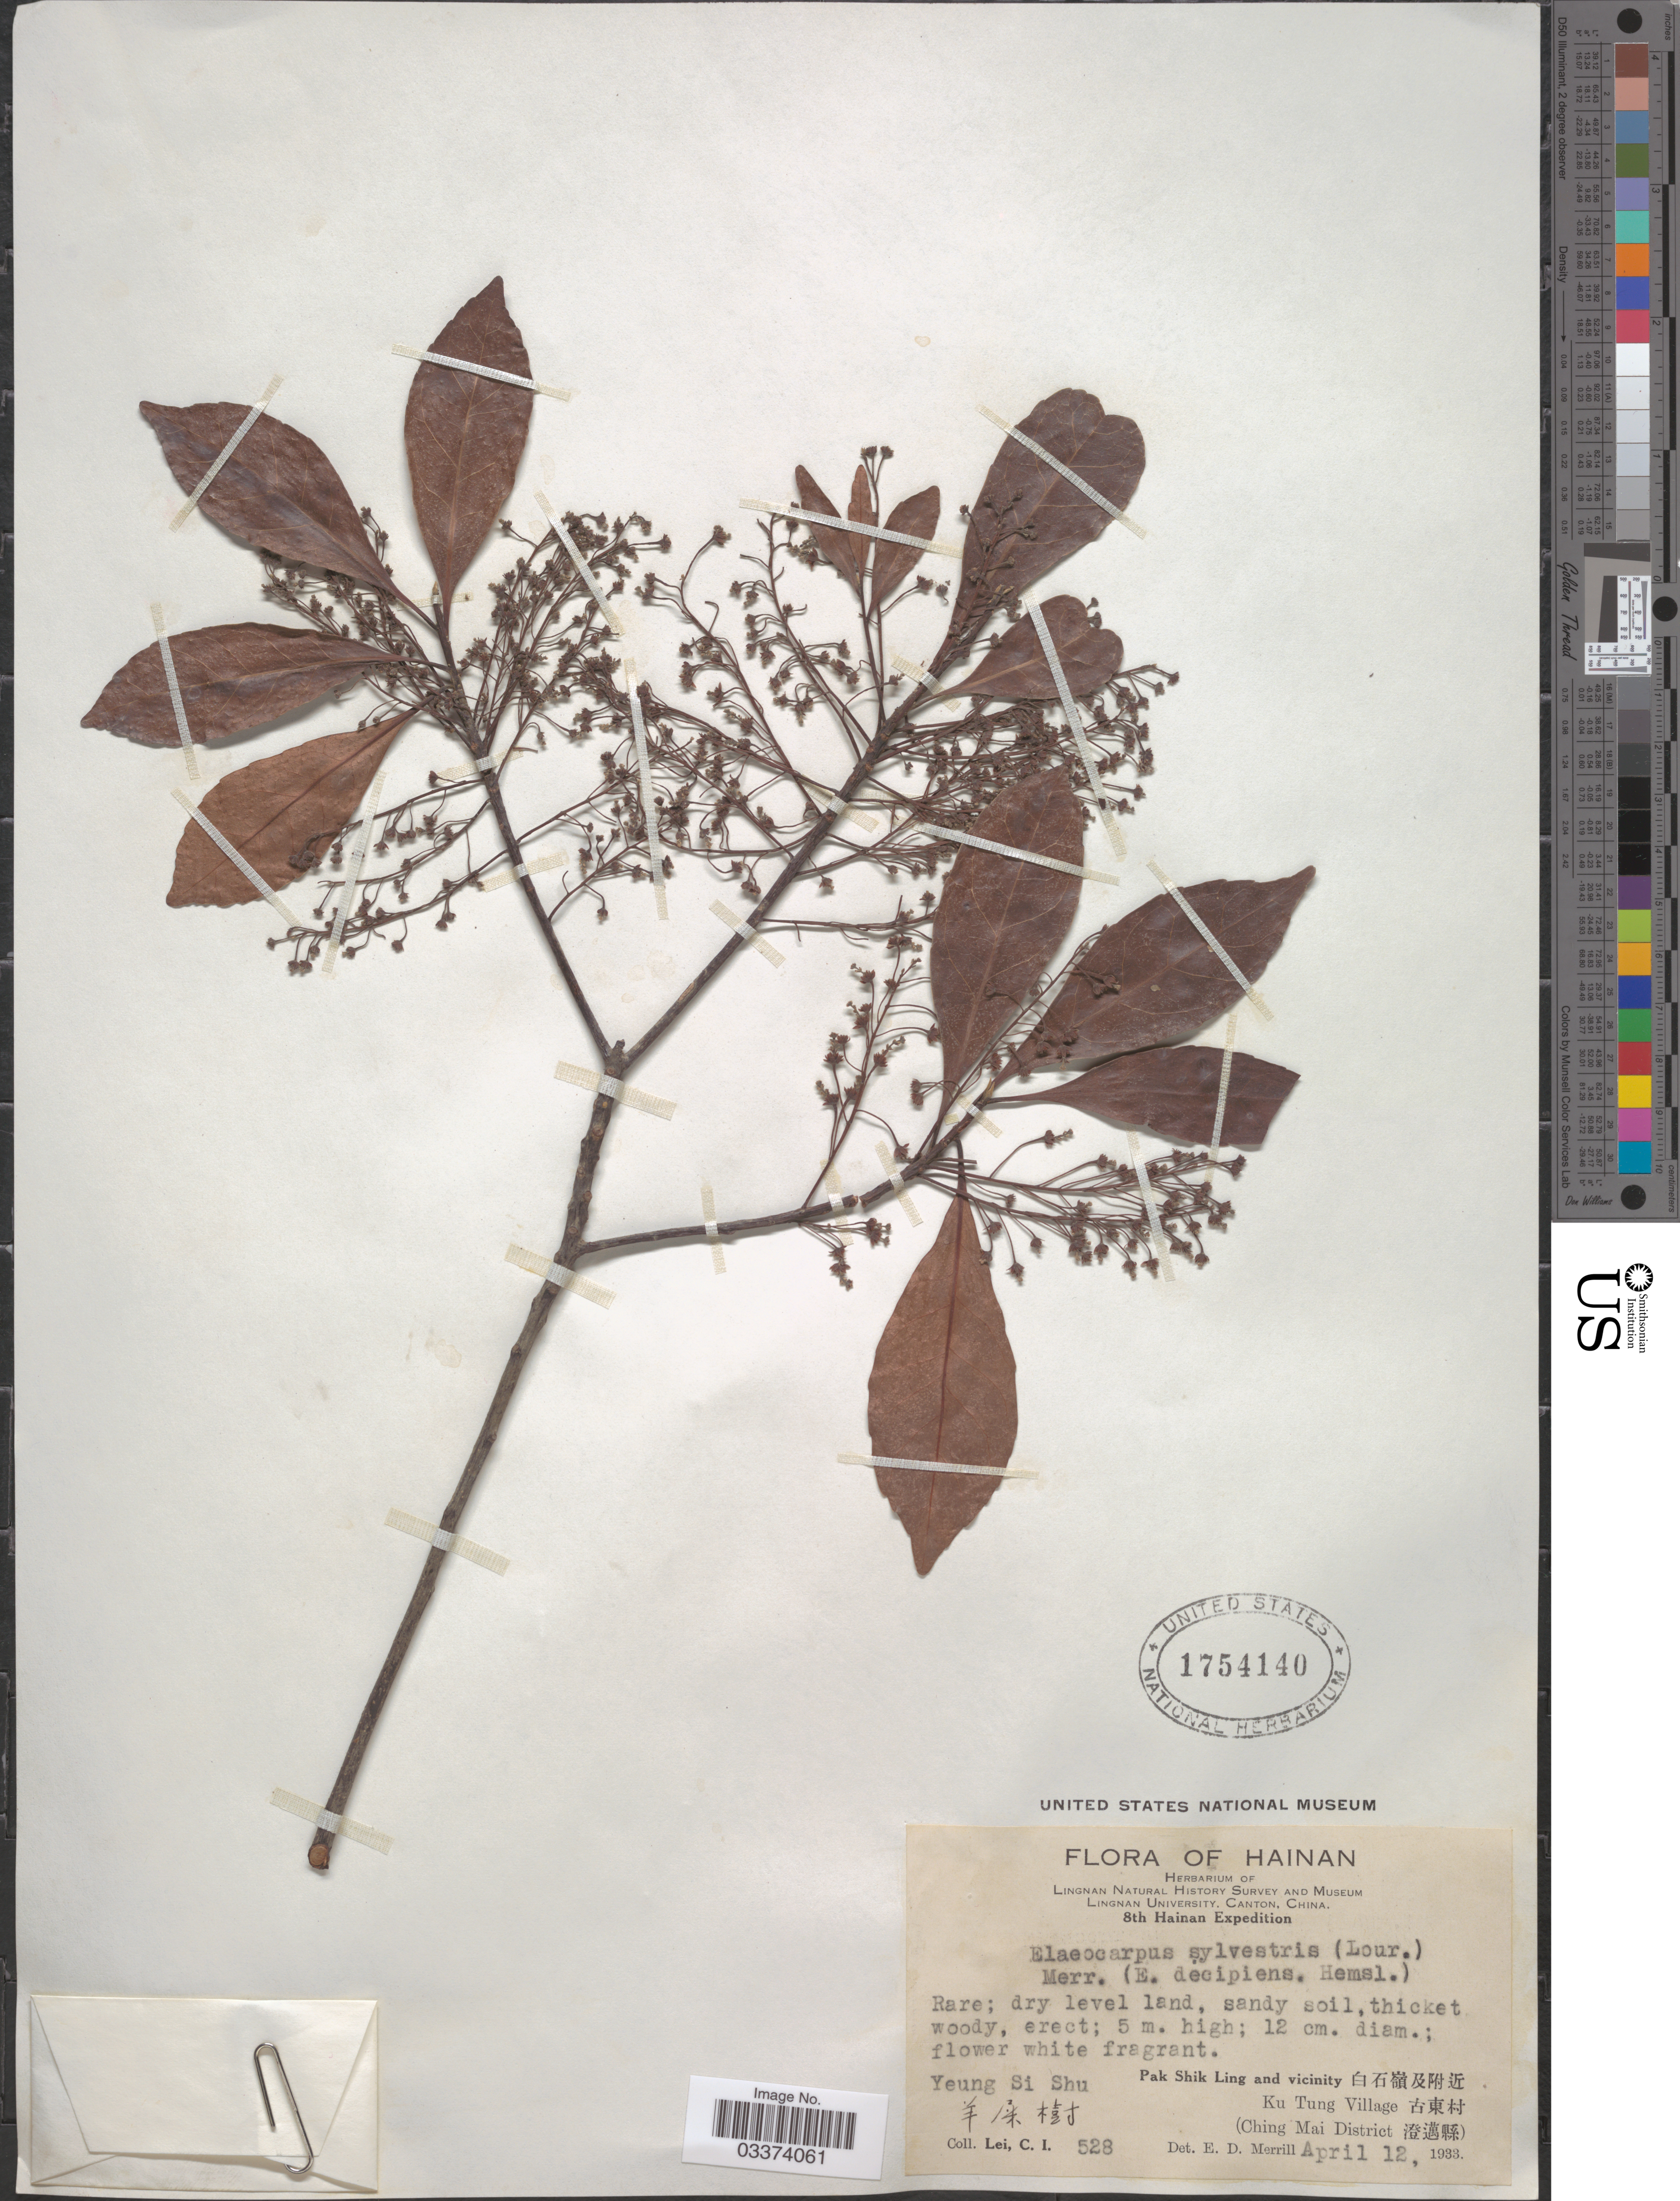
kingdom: Plantae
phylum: Tracheophyta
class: Magnoliopsida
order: Oxalidales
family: Elaeocarpaceae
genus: Elaeocarpus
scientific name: Elaeocarpus sylvestris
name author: (Lour.) Poir.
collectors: C. I. Lei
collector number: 528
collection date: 1933-04-12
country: China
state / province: Hainan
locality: Yeung Si Shu. Pak Shik Ling and vicinity Ku Tung Village (Ching Mai District).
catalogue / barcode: US 1754140